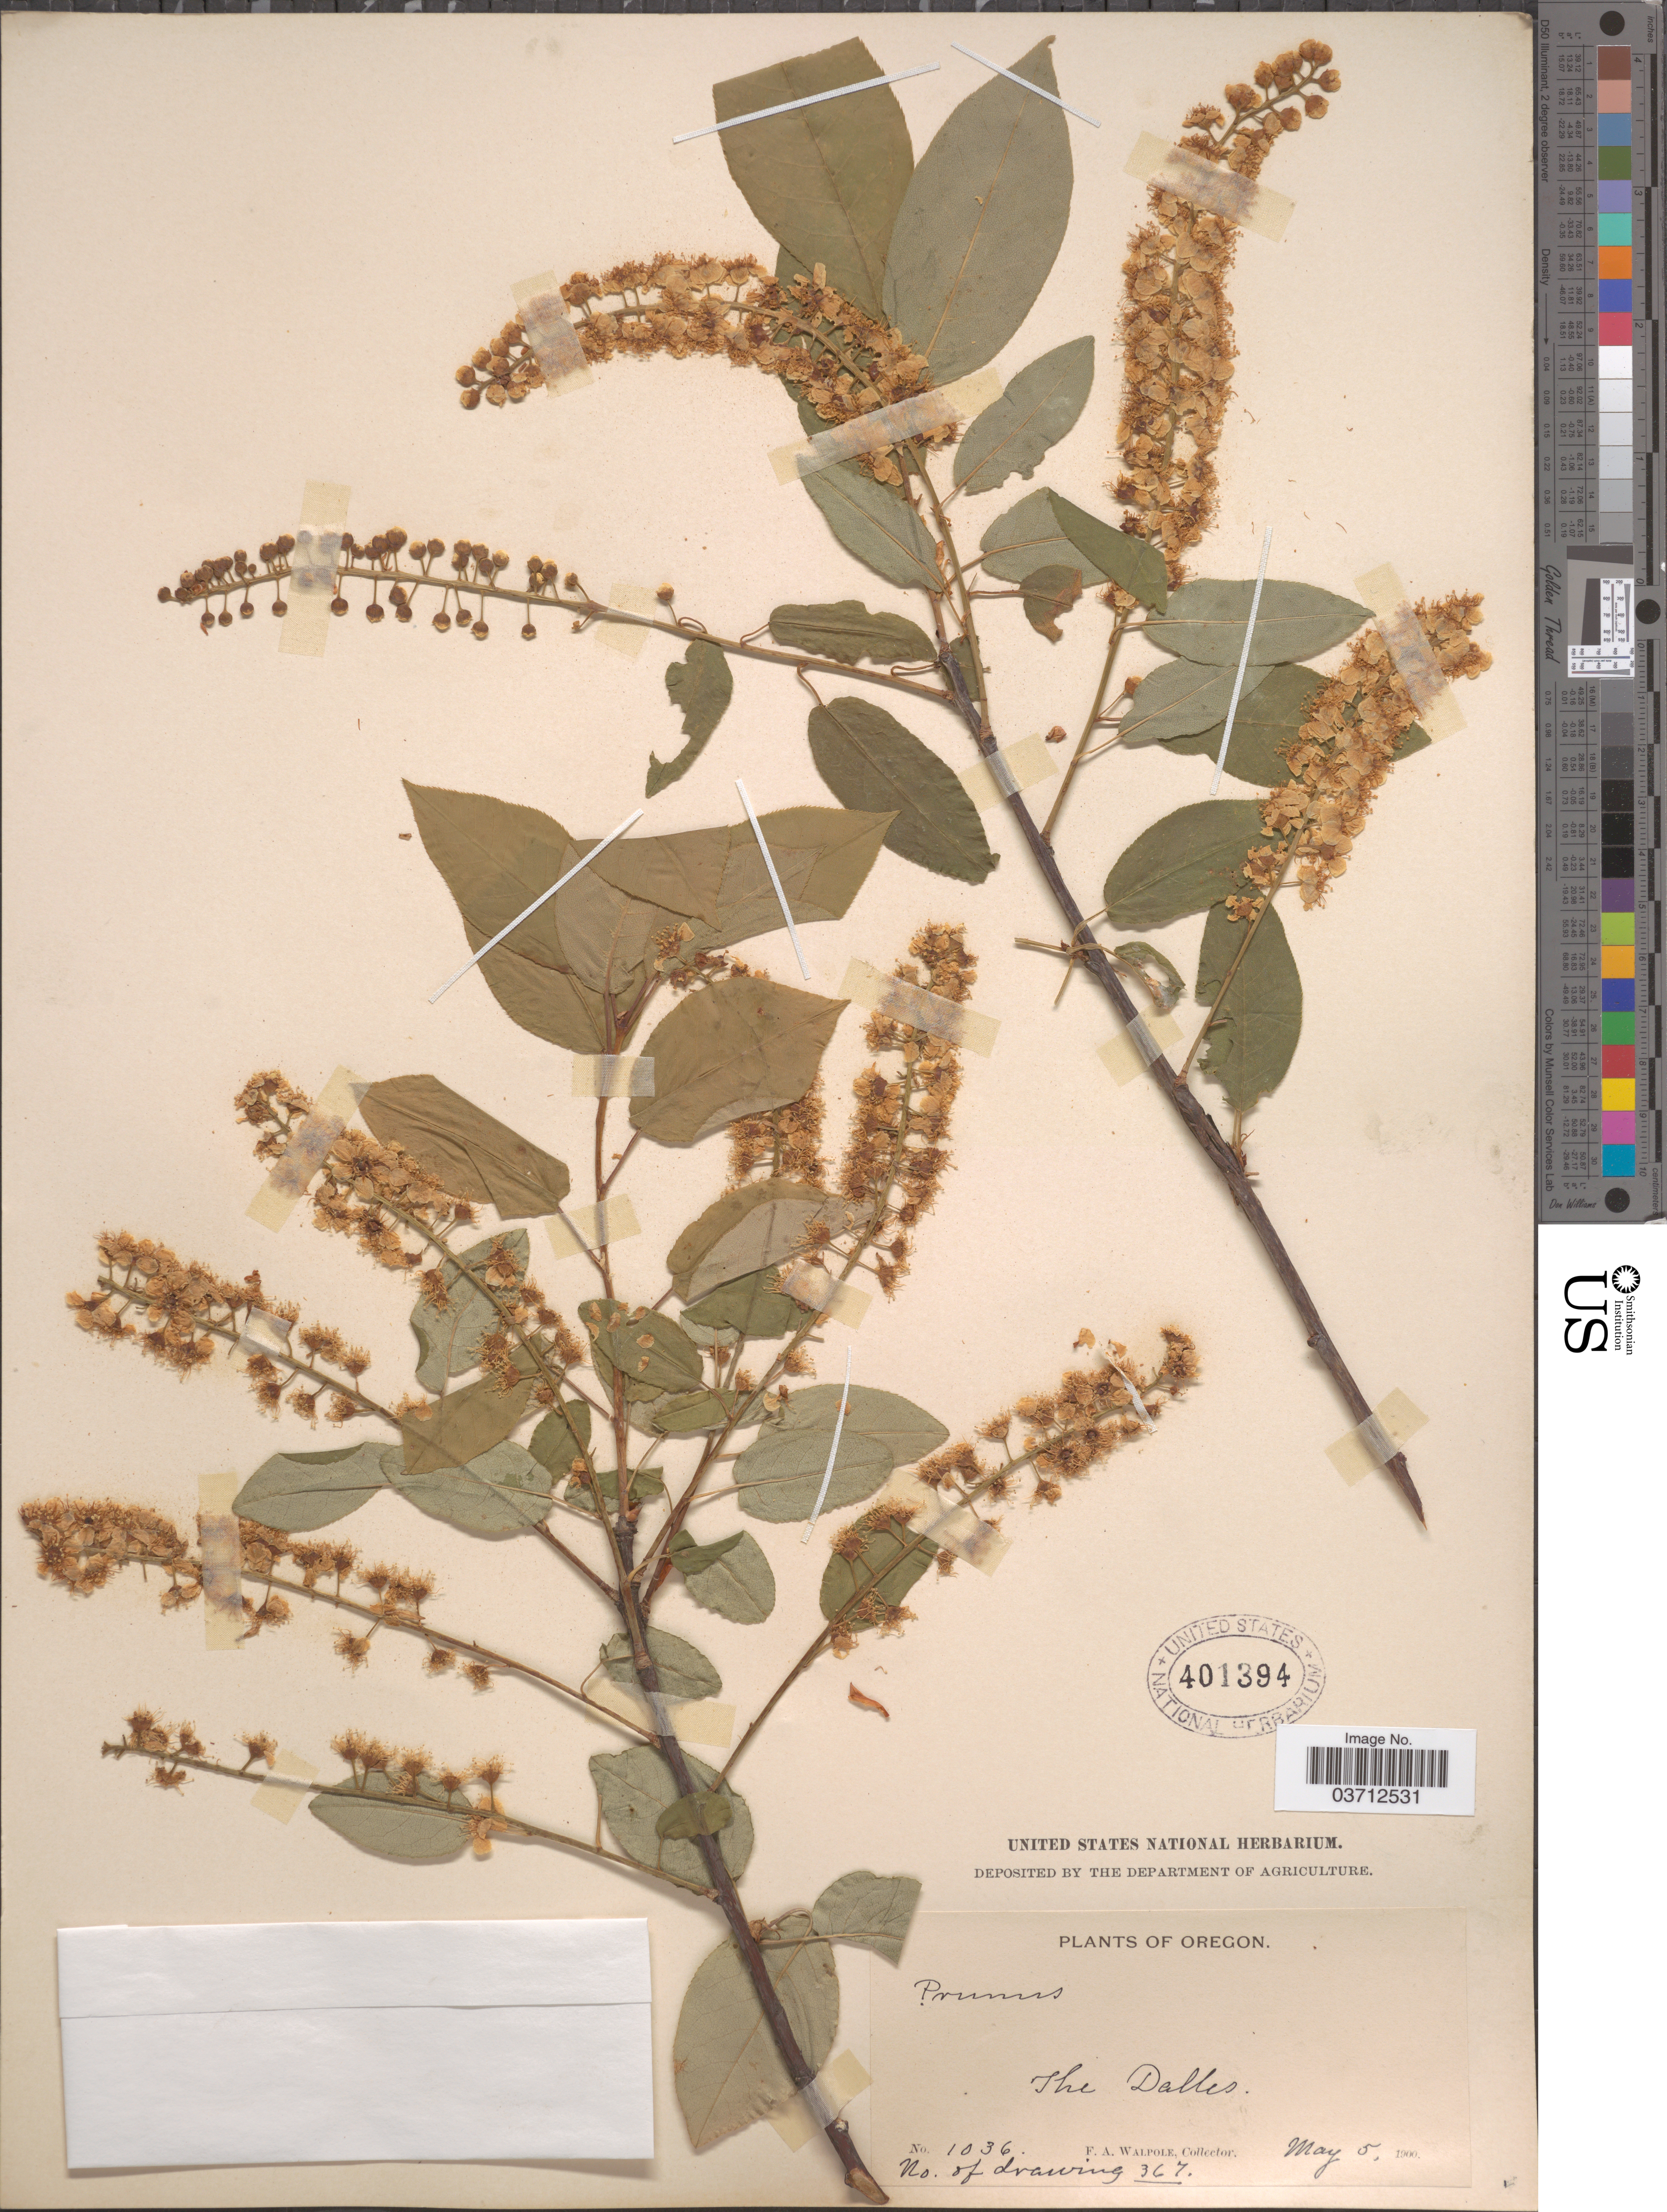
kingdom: Plantae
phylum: Tracheophyta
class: Magnoliopsida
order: Rosales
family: Rosaceae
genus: Prunus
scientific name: Prunus demissa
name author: (Nutt.) Walp.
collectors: F. Walpole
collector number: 1036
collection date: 1900-05-05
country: United States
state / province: Oregon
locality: The Dalles.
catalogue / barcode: US 401394